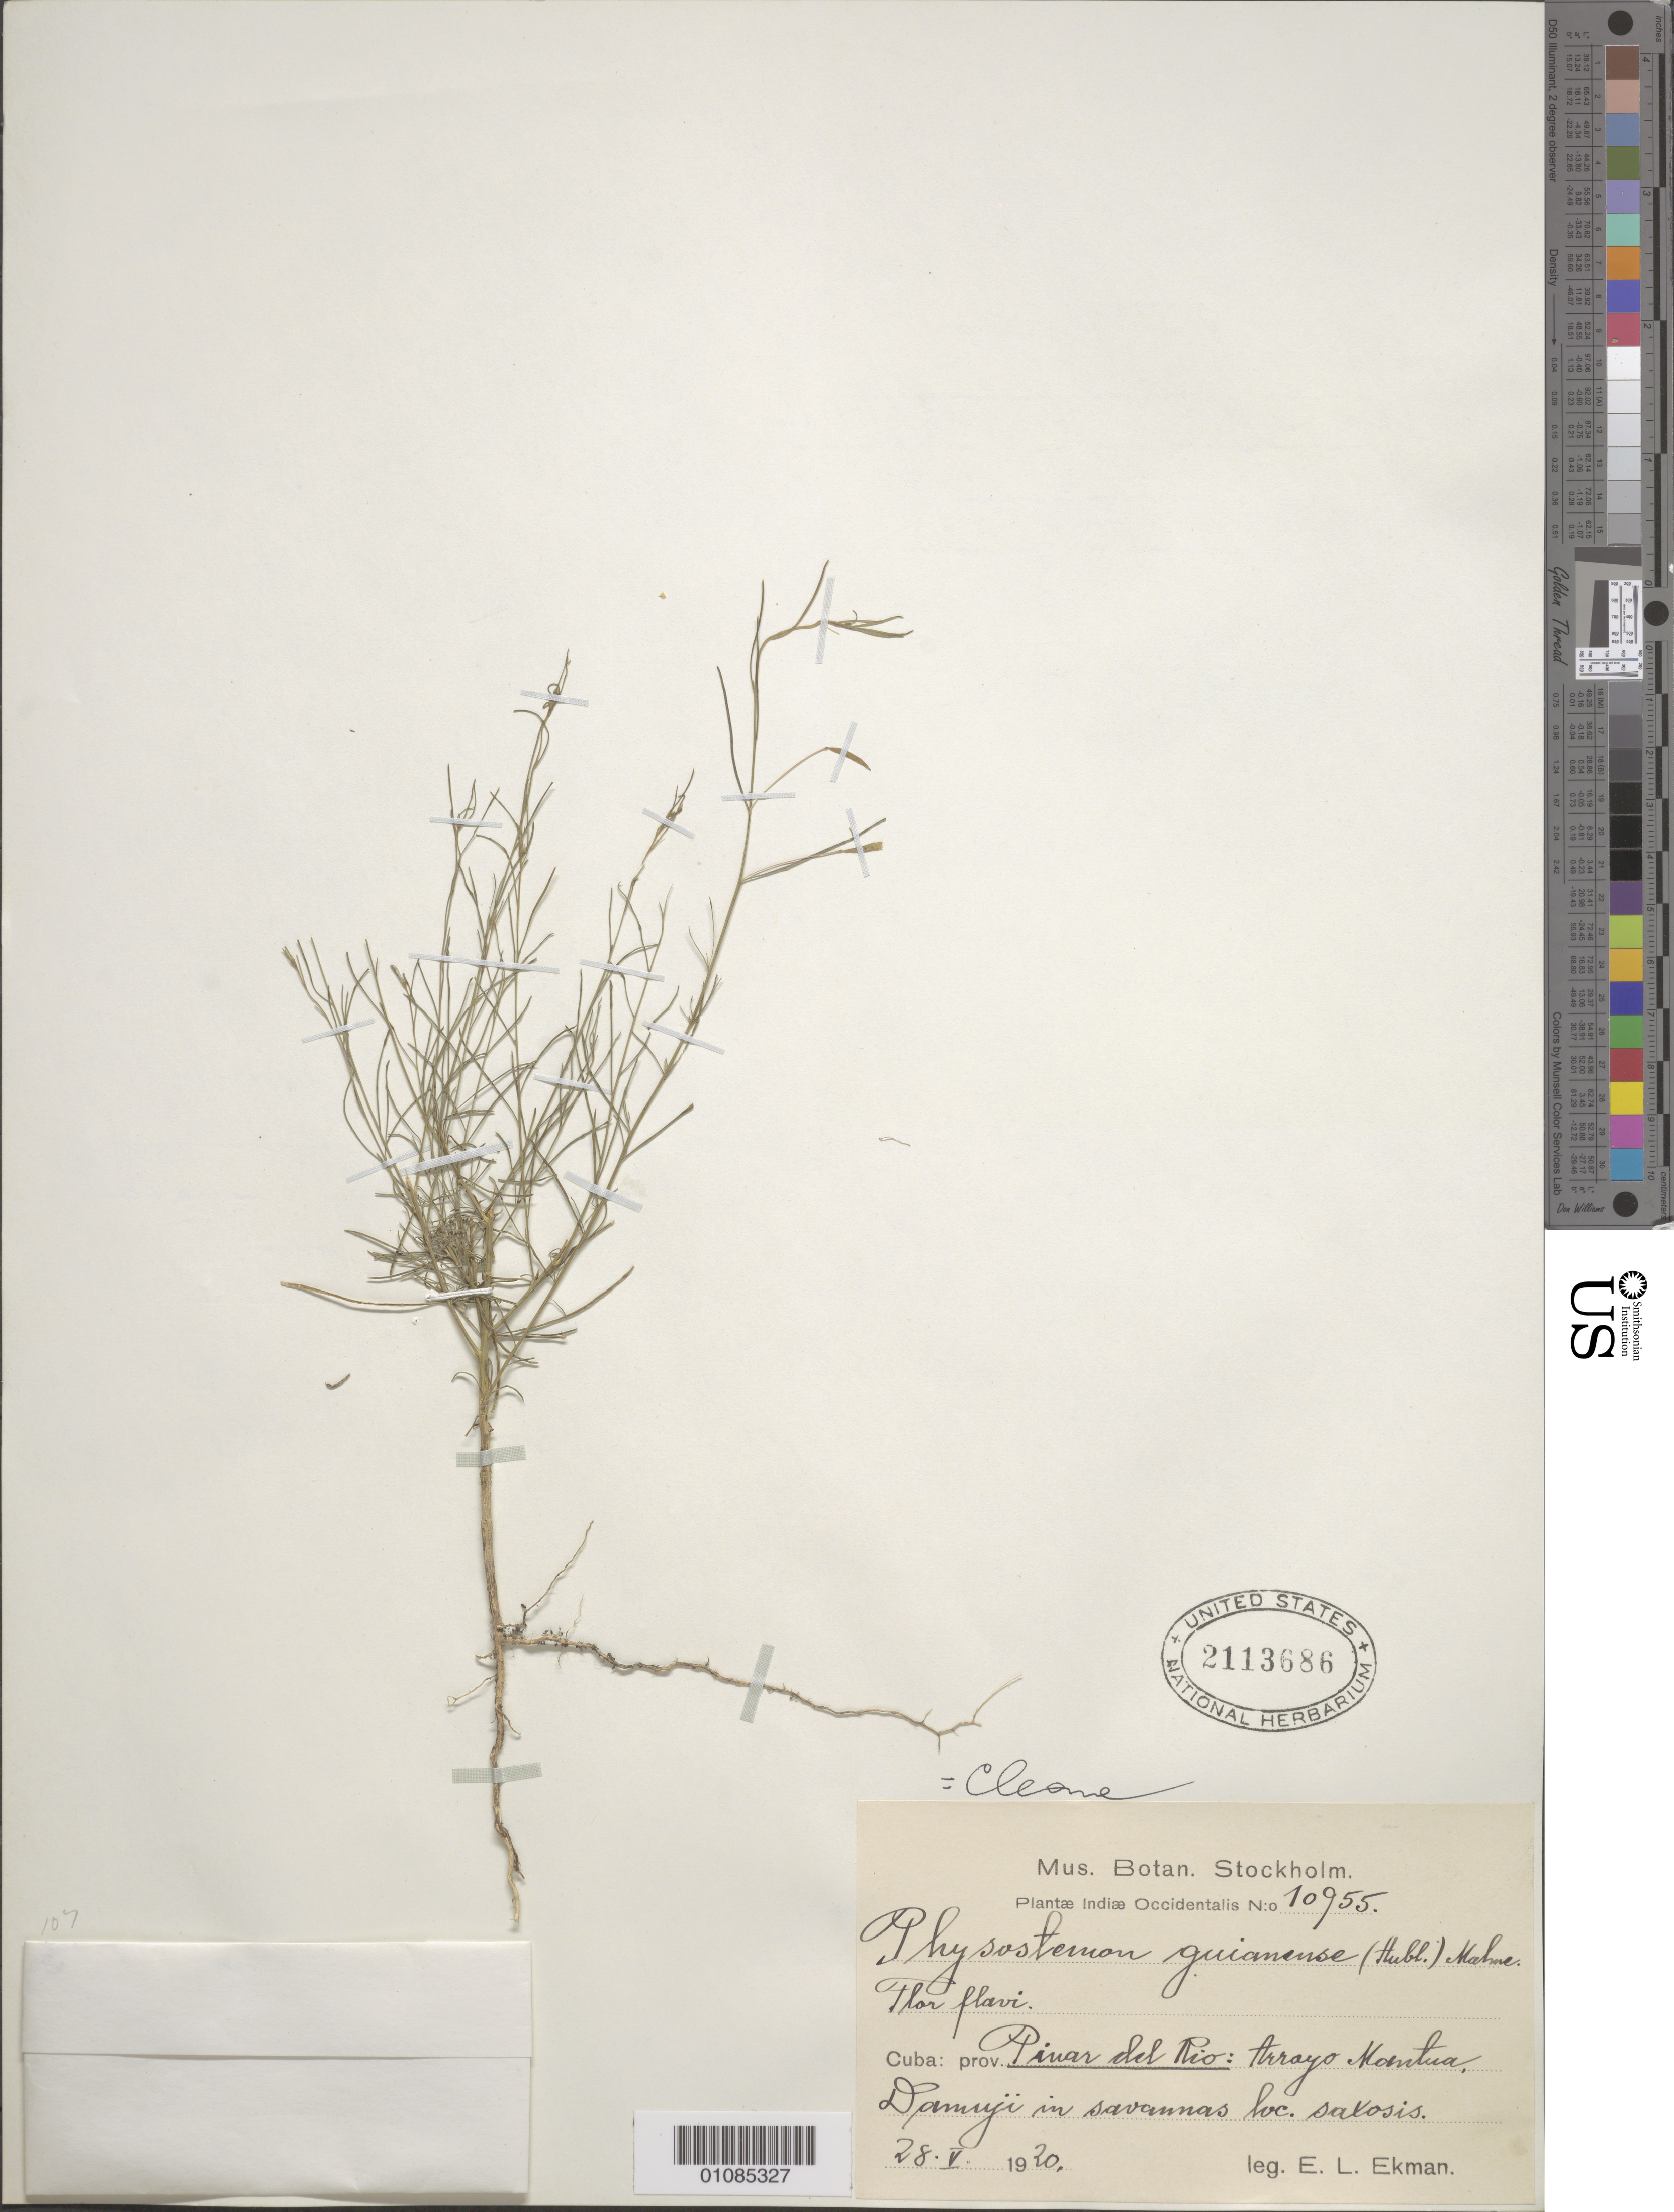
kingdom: Plantae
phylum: Tracheophyta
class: Magnoliopsida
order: Brassicales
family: Cleomaceae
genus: Physostemon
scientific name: Physostemon guianensis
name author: (Aubl.) Malme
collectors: E. L. Ekman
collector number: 10955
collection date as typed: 28 May 1920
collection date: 1920-05-28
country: Cuba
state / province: Pinar del Rio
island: Cuba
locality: Arrayo Mantua (?)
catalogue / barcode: US 2113686